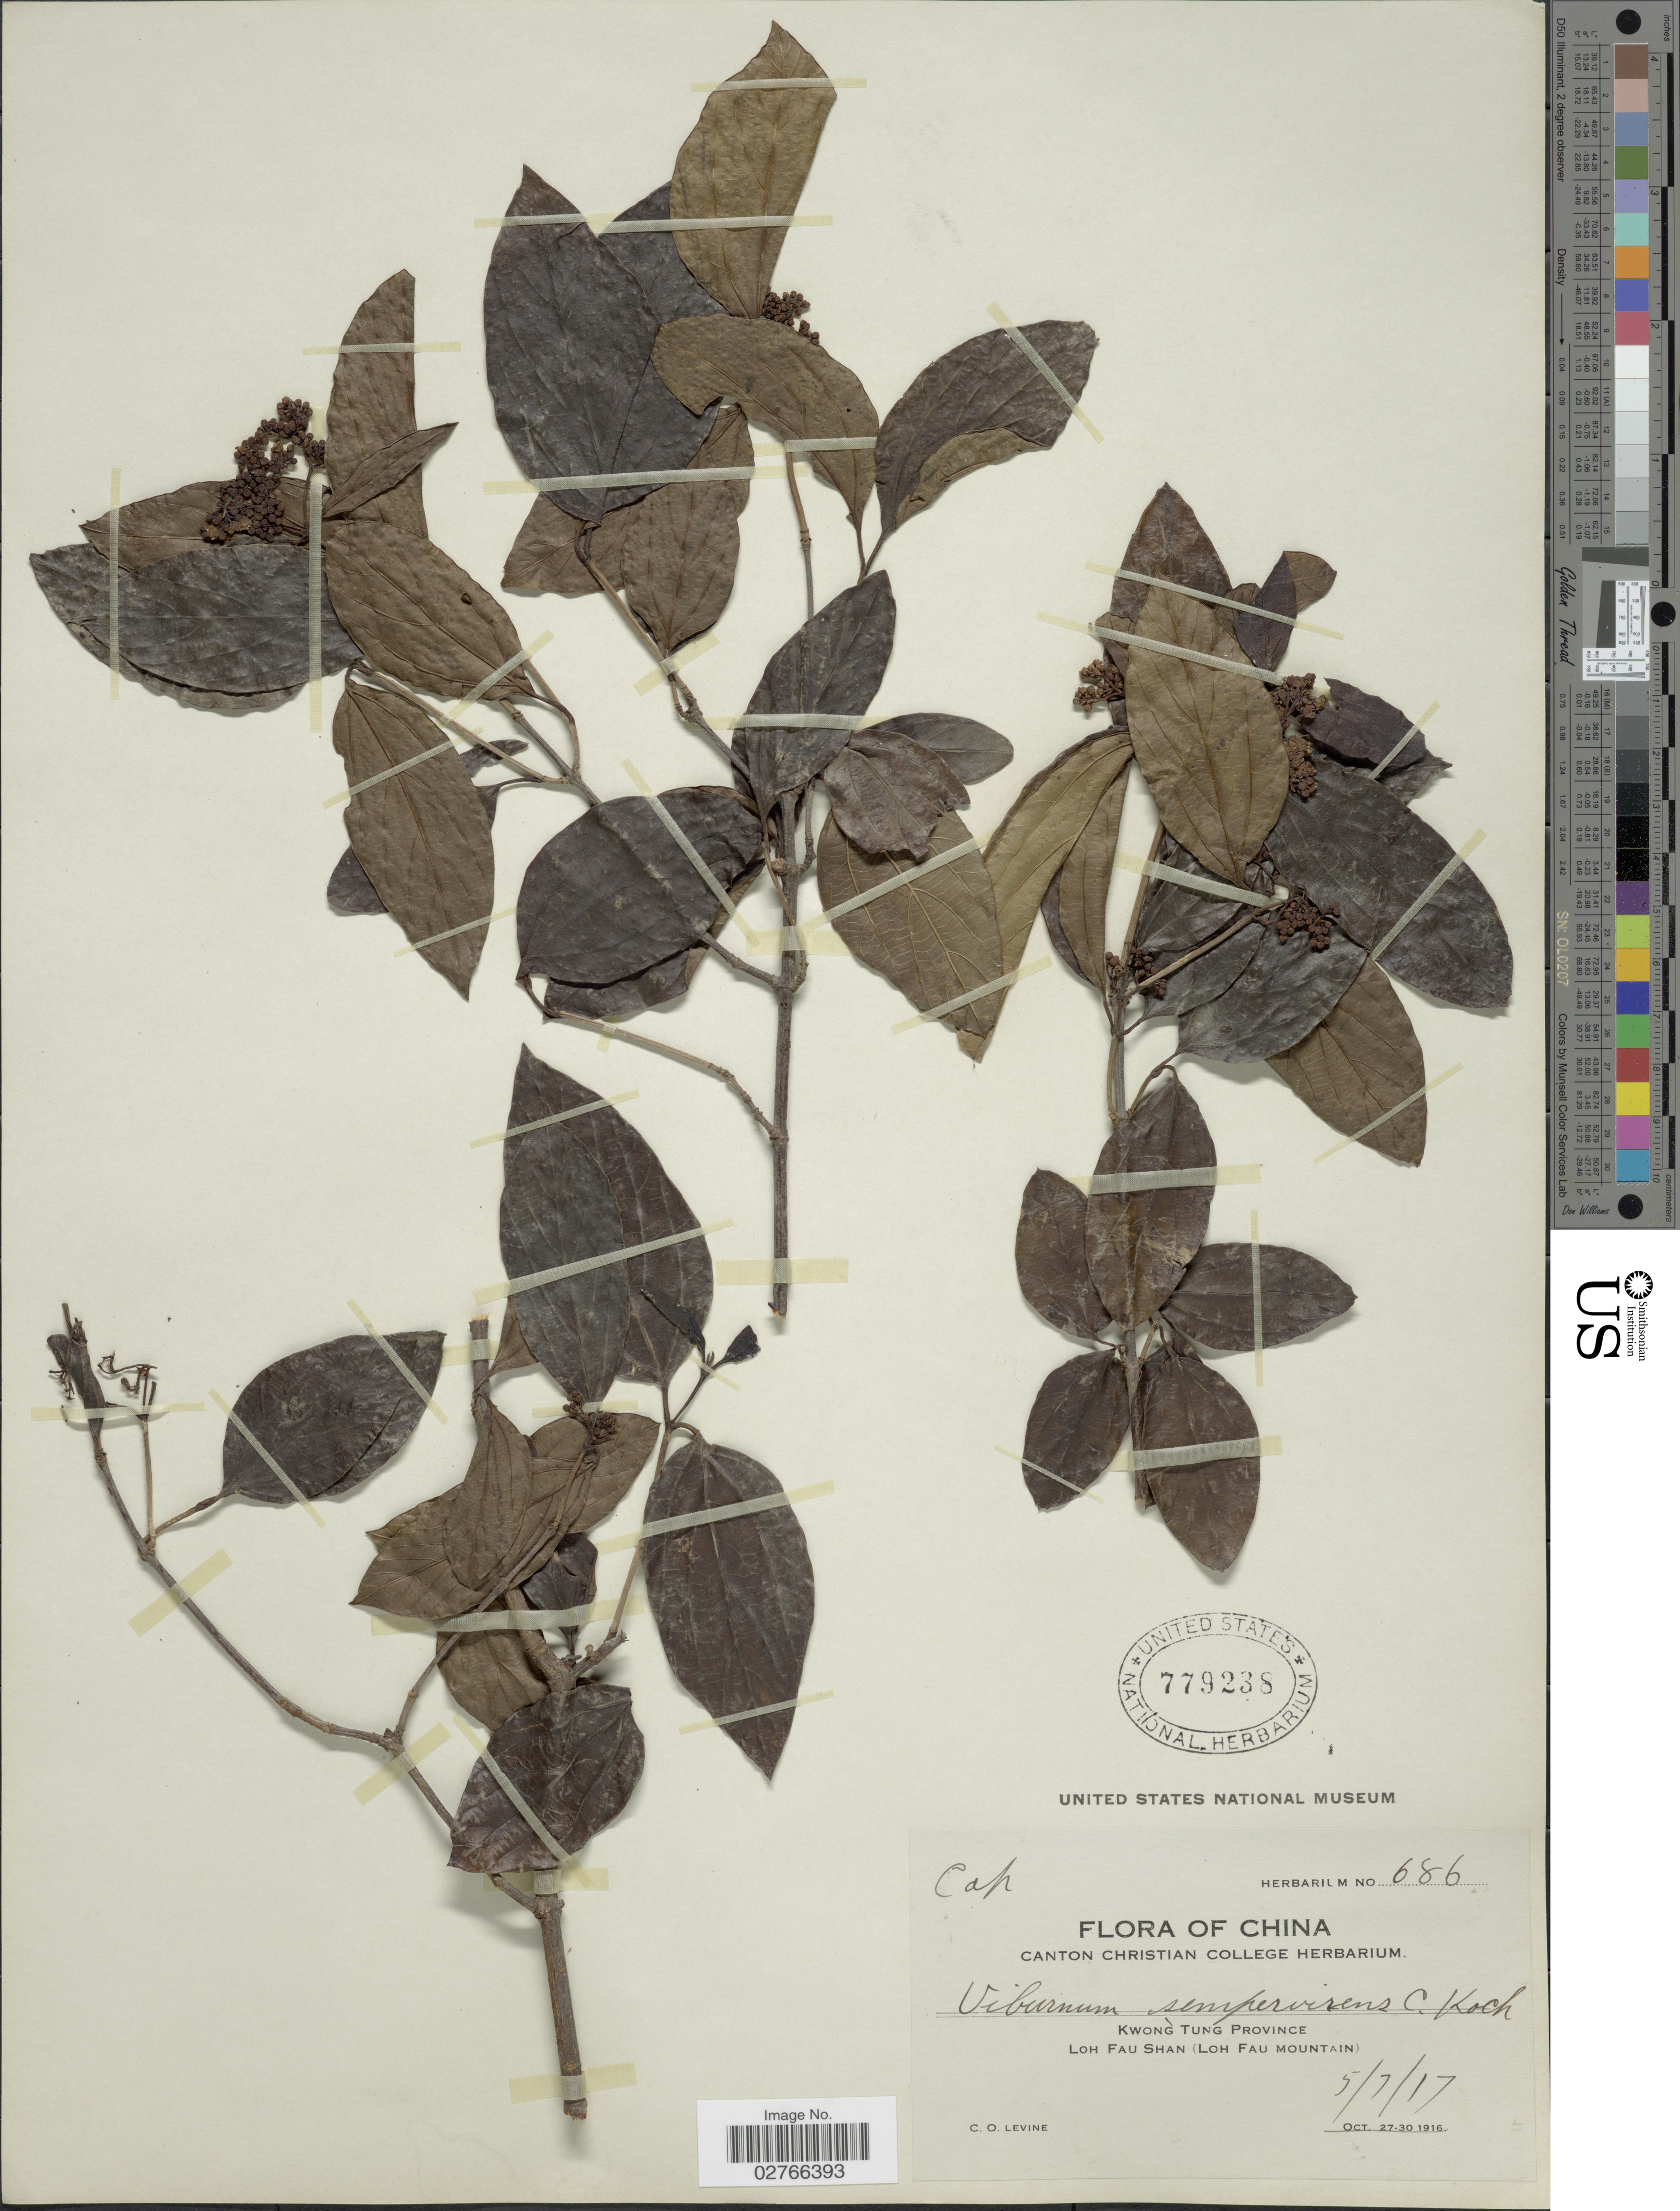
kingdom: Plantae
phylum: Tracheophyta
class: Magnoliopsida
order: Dipsacales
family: Viburnaceae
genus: Viburnum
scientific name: Viburnum sempervirens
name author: K. Koch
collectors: C. O. Levine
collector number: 686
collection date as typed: Transcribed d/m/y: 5/7/17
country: China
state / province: Guangdong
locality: Kwong Tung Province, Loh Fau Shan (Loh Fau Mountain).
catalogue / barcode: US 779238